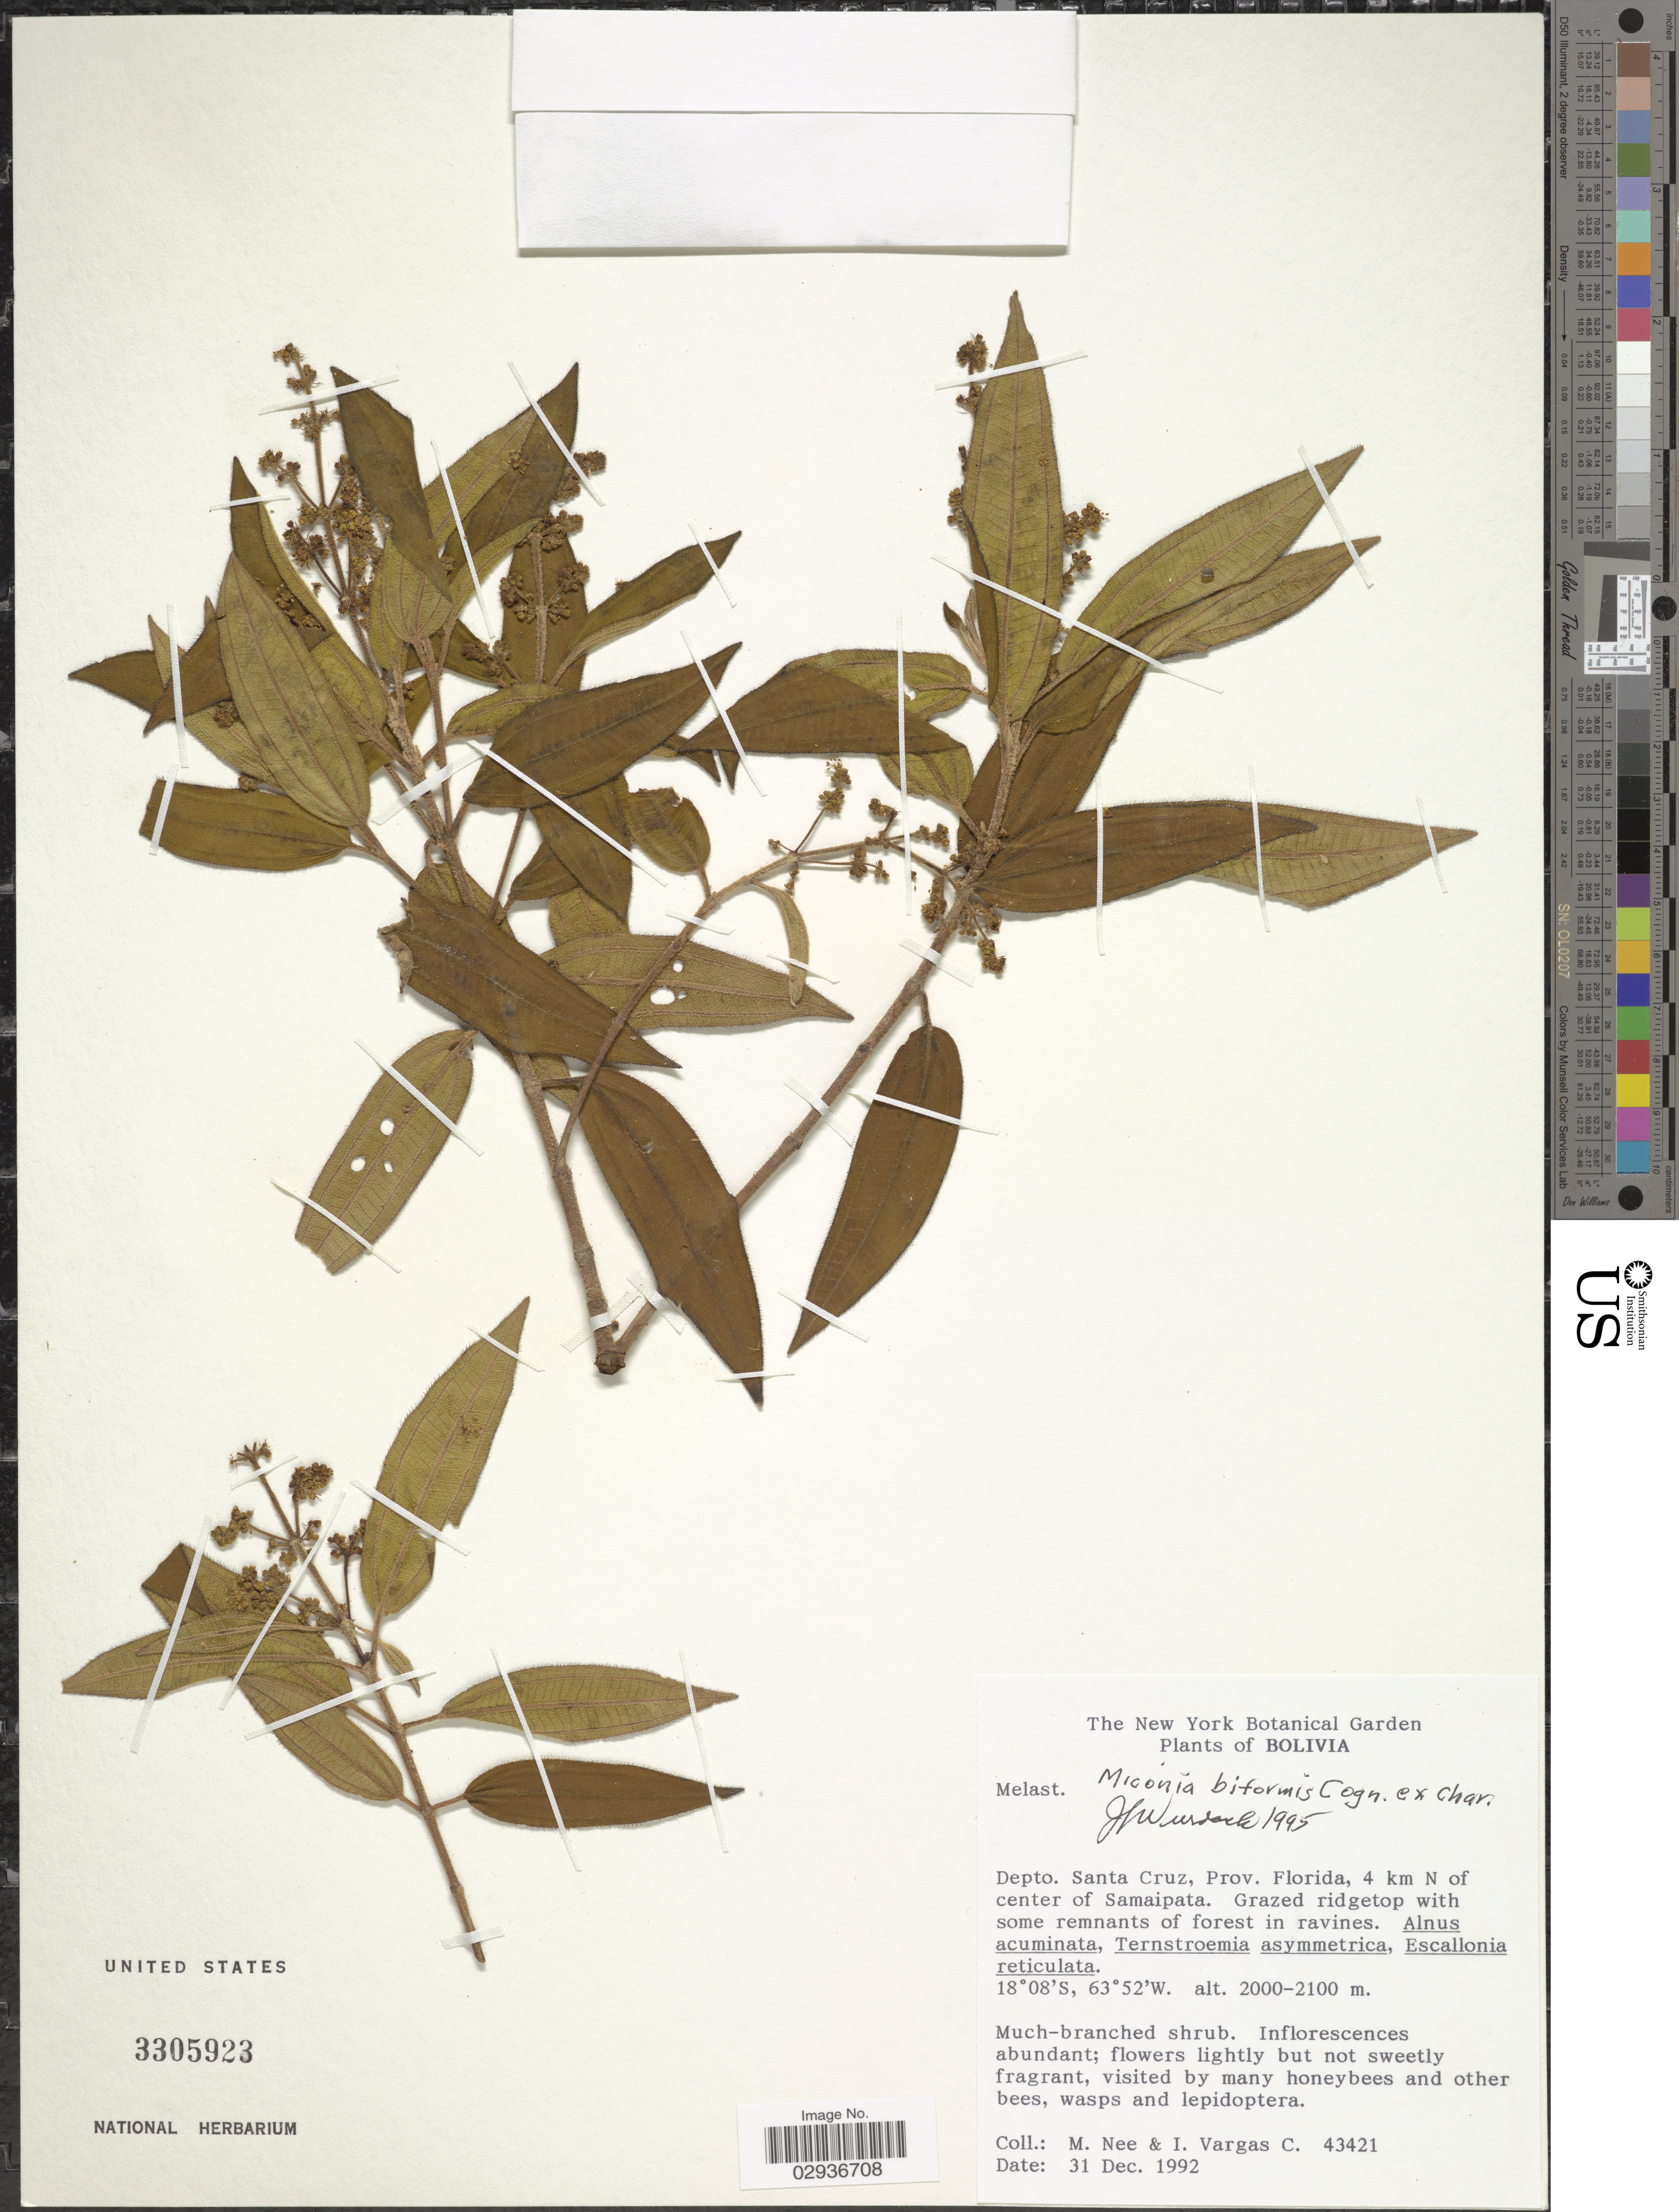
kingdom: Plantae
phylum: Tracheophyta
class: Magnoliopsida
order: Myrtales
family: Melastomataceae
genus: Miconia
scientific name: Miconia biformis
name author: Cogn.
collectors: M. Nee & I. Vargas C.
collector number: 43421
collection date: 1992-12-31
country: Bolivia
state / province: Santa Cruz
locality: Prov. Florida, 4 km N of center of Samaipata.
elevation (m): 2000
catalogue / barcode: US 3305923